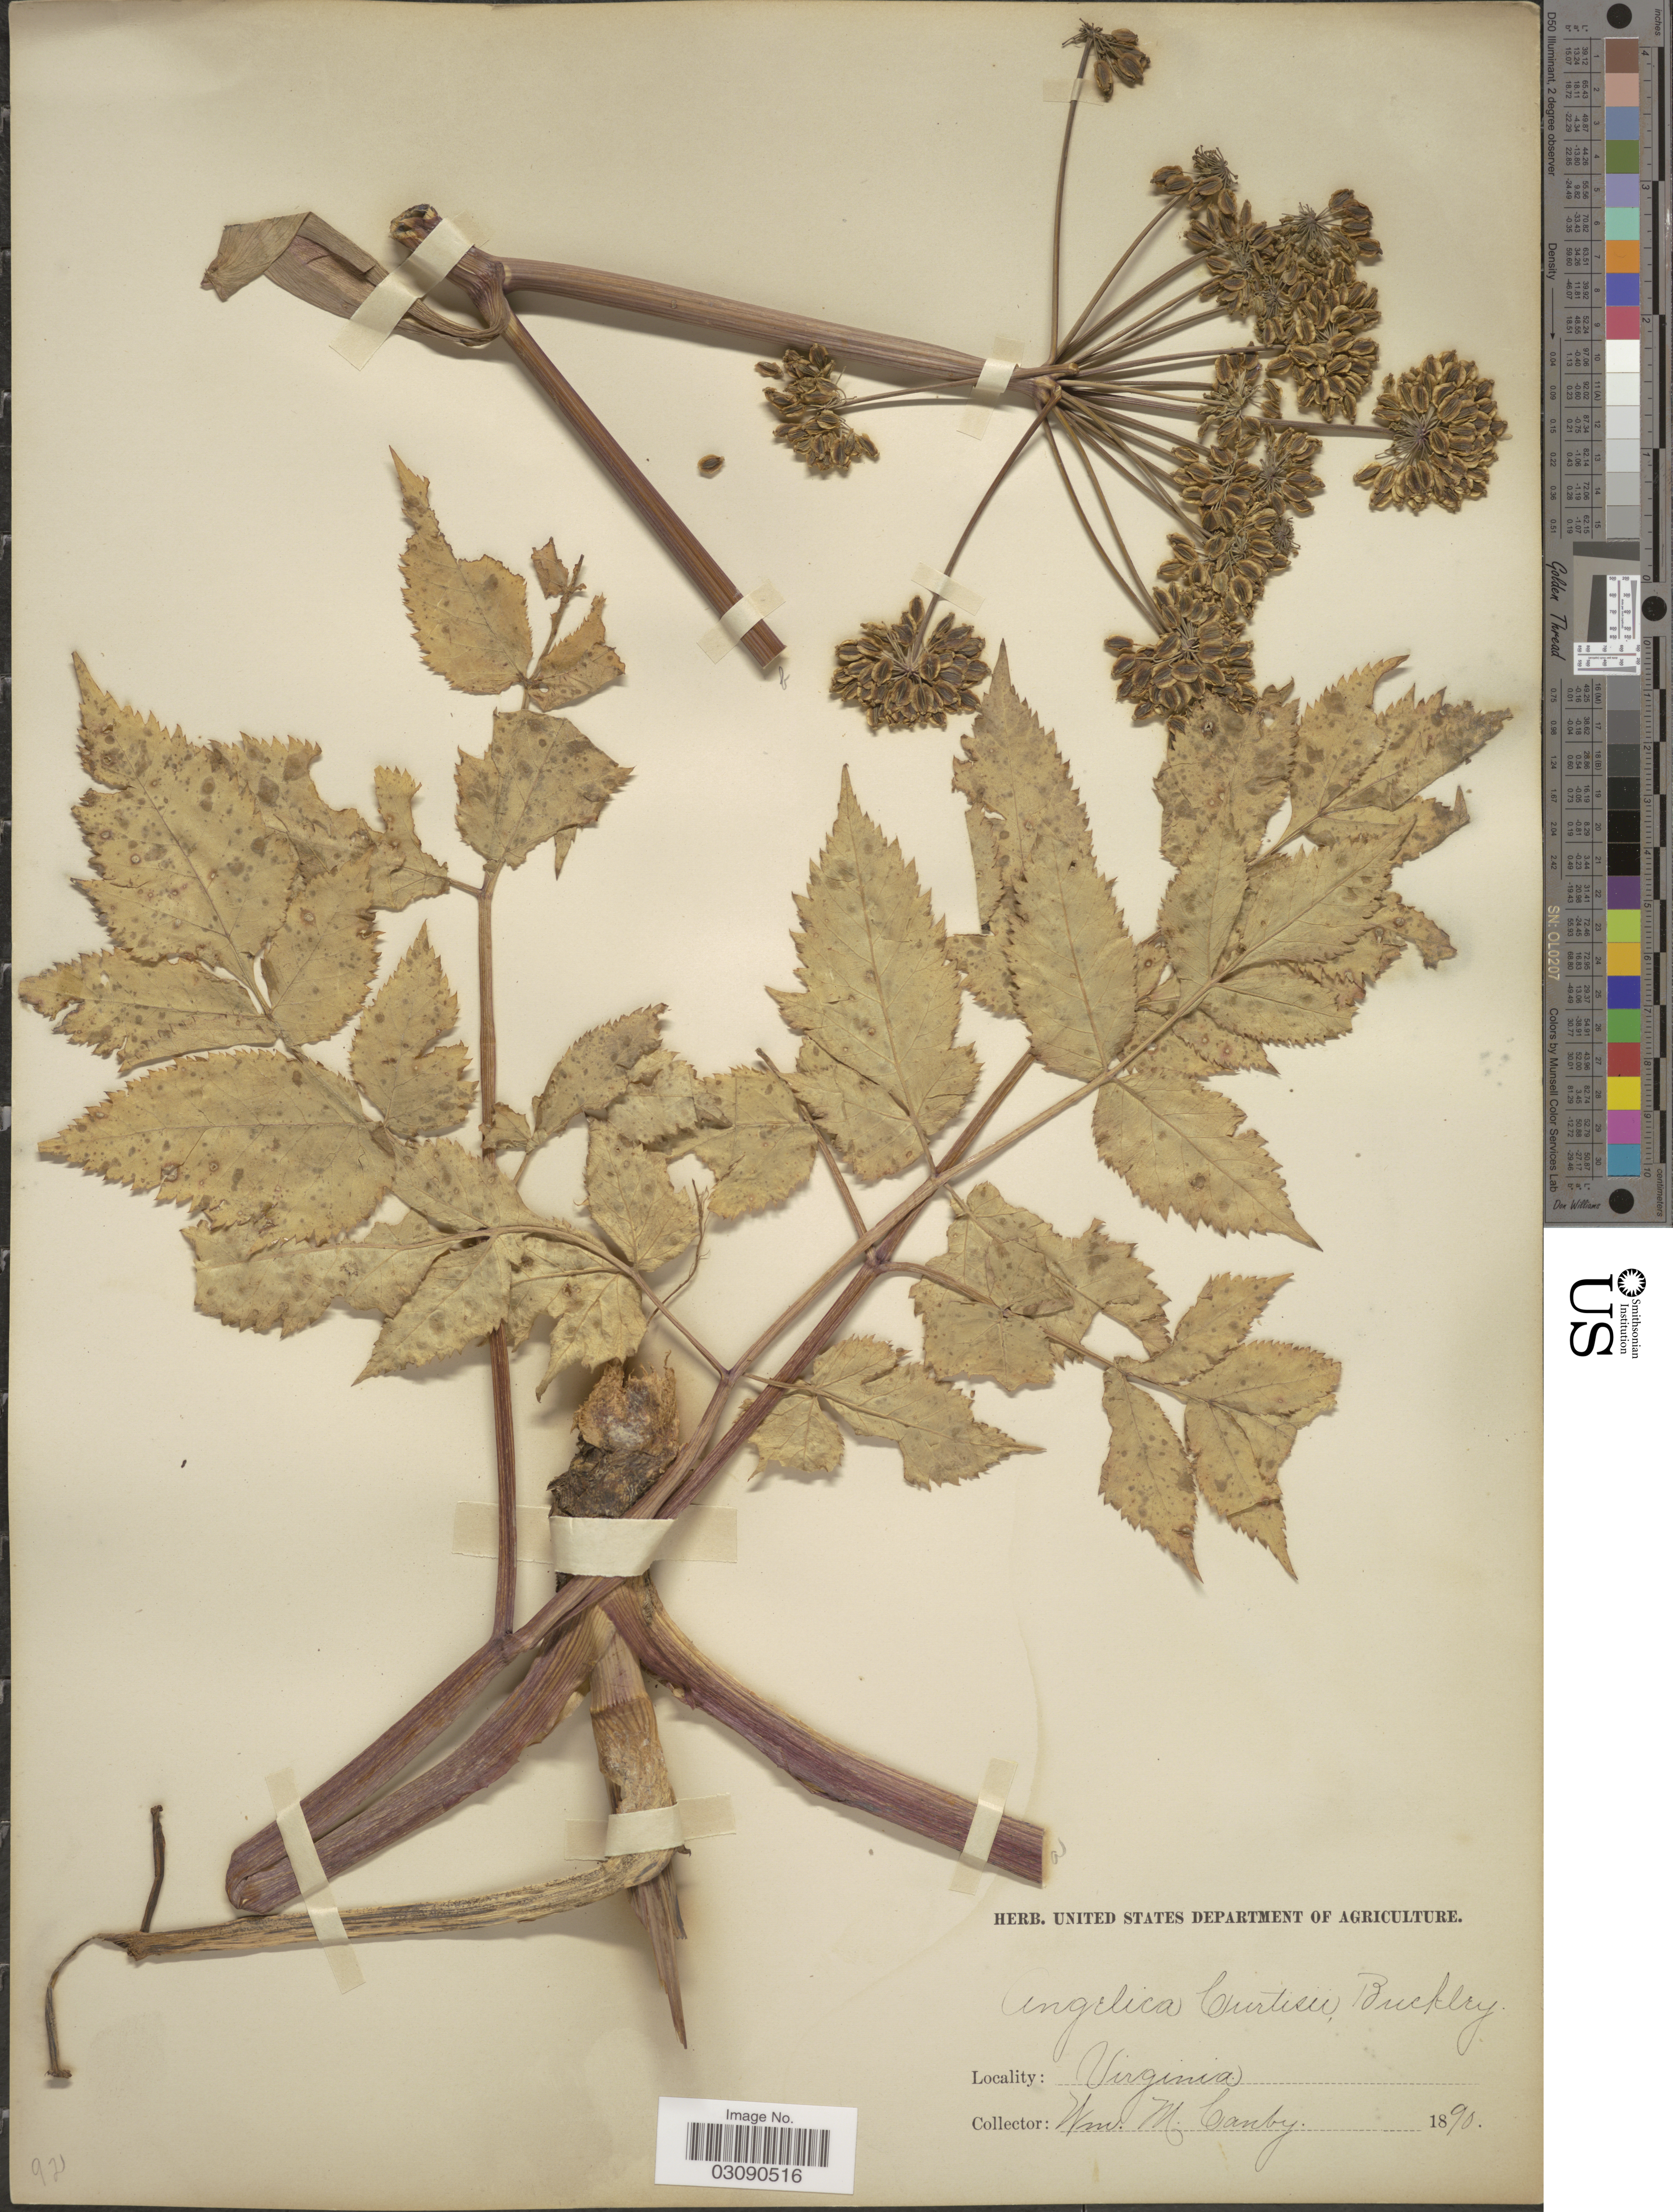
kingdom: Plantae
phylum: Tracheophyta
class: Magnoliopsida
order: Apiales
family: Apiaceae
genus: Angelica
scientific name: Angelica triquinata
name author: Michx.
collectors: W. M. Canby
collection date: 1890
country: United States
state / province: Virginia